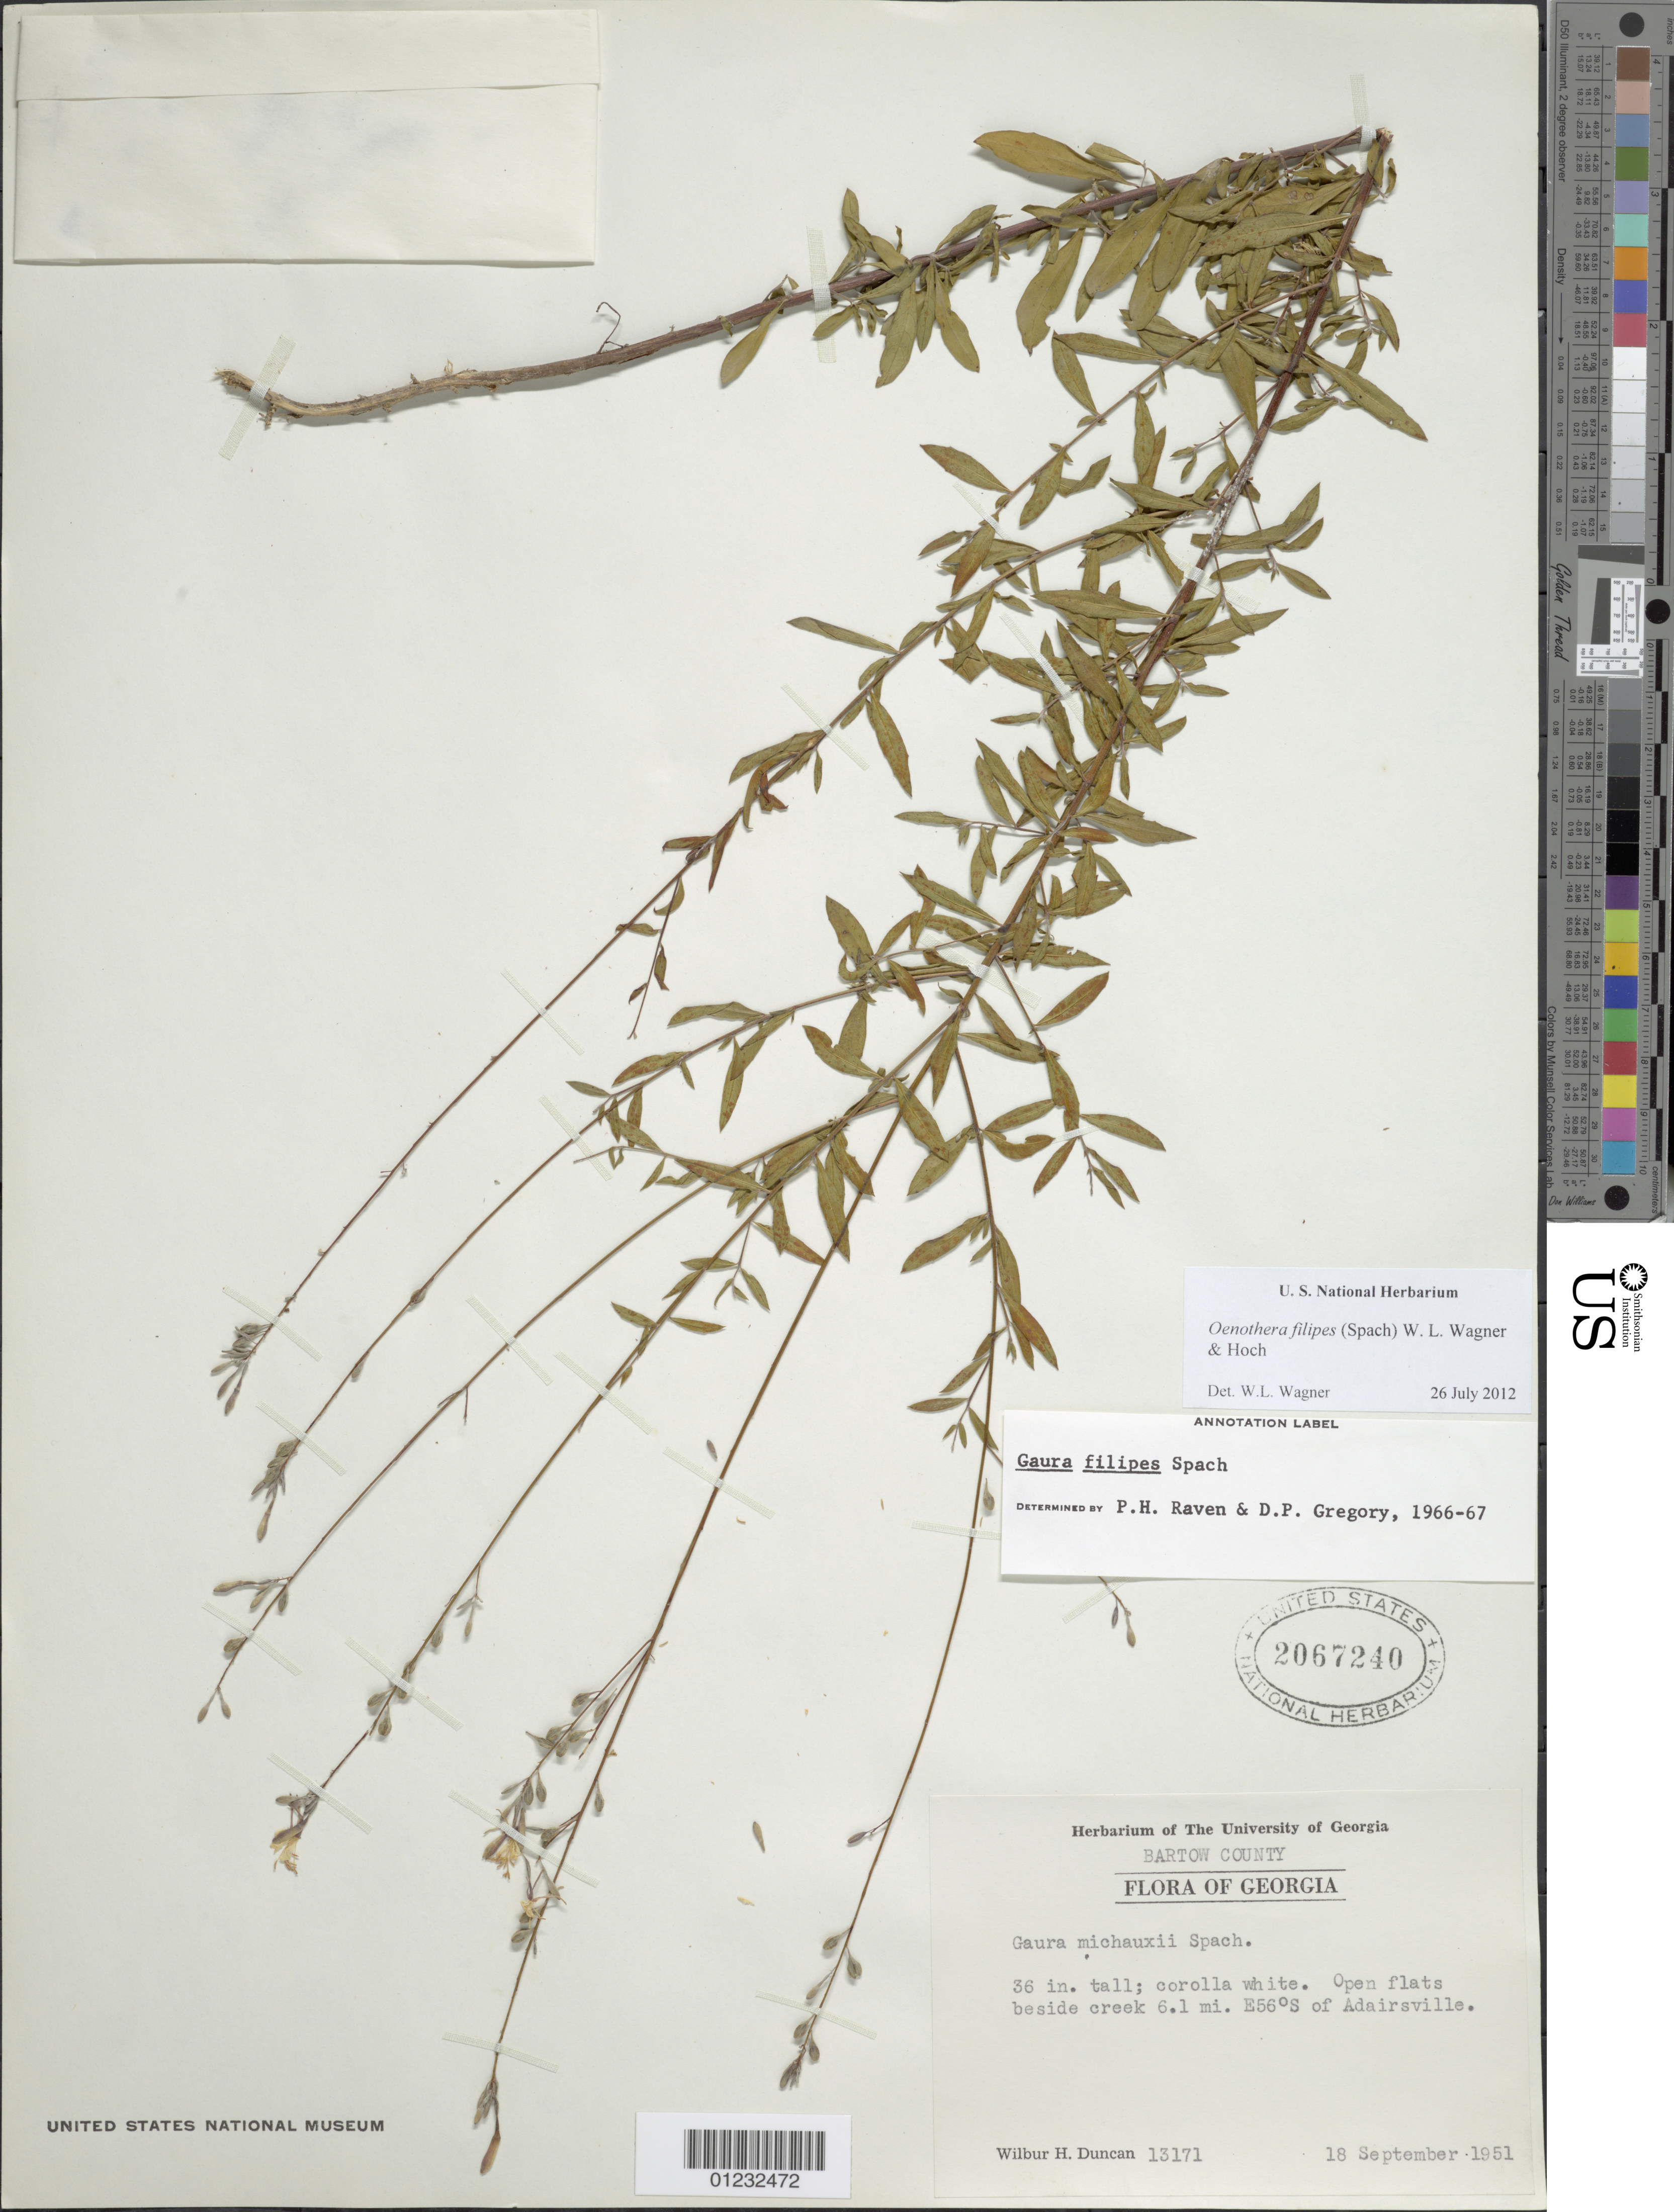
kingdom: Plantae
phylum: Tracheophyta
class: Magnoliopsida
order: Myrtales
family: Onagraceae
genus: Oenothera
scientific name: Oenothera filipes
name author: (Spach) W.L. Wagner & Hoch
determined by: Wagner, W. L., (BOT), Smithsonian Institution - National Museum of Natural History (UNITED STATES)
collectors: W. H. Duncan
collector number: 13171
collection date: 1951-09-18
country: United States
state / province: Georgia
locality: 6.1 mi. E56 dgree S of Adairaville.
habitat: Open flats beside creek.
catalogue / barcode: US 2067240